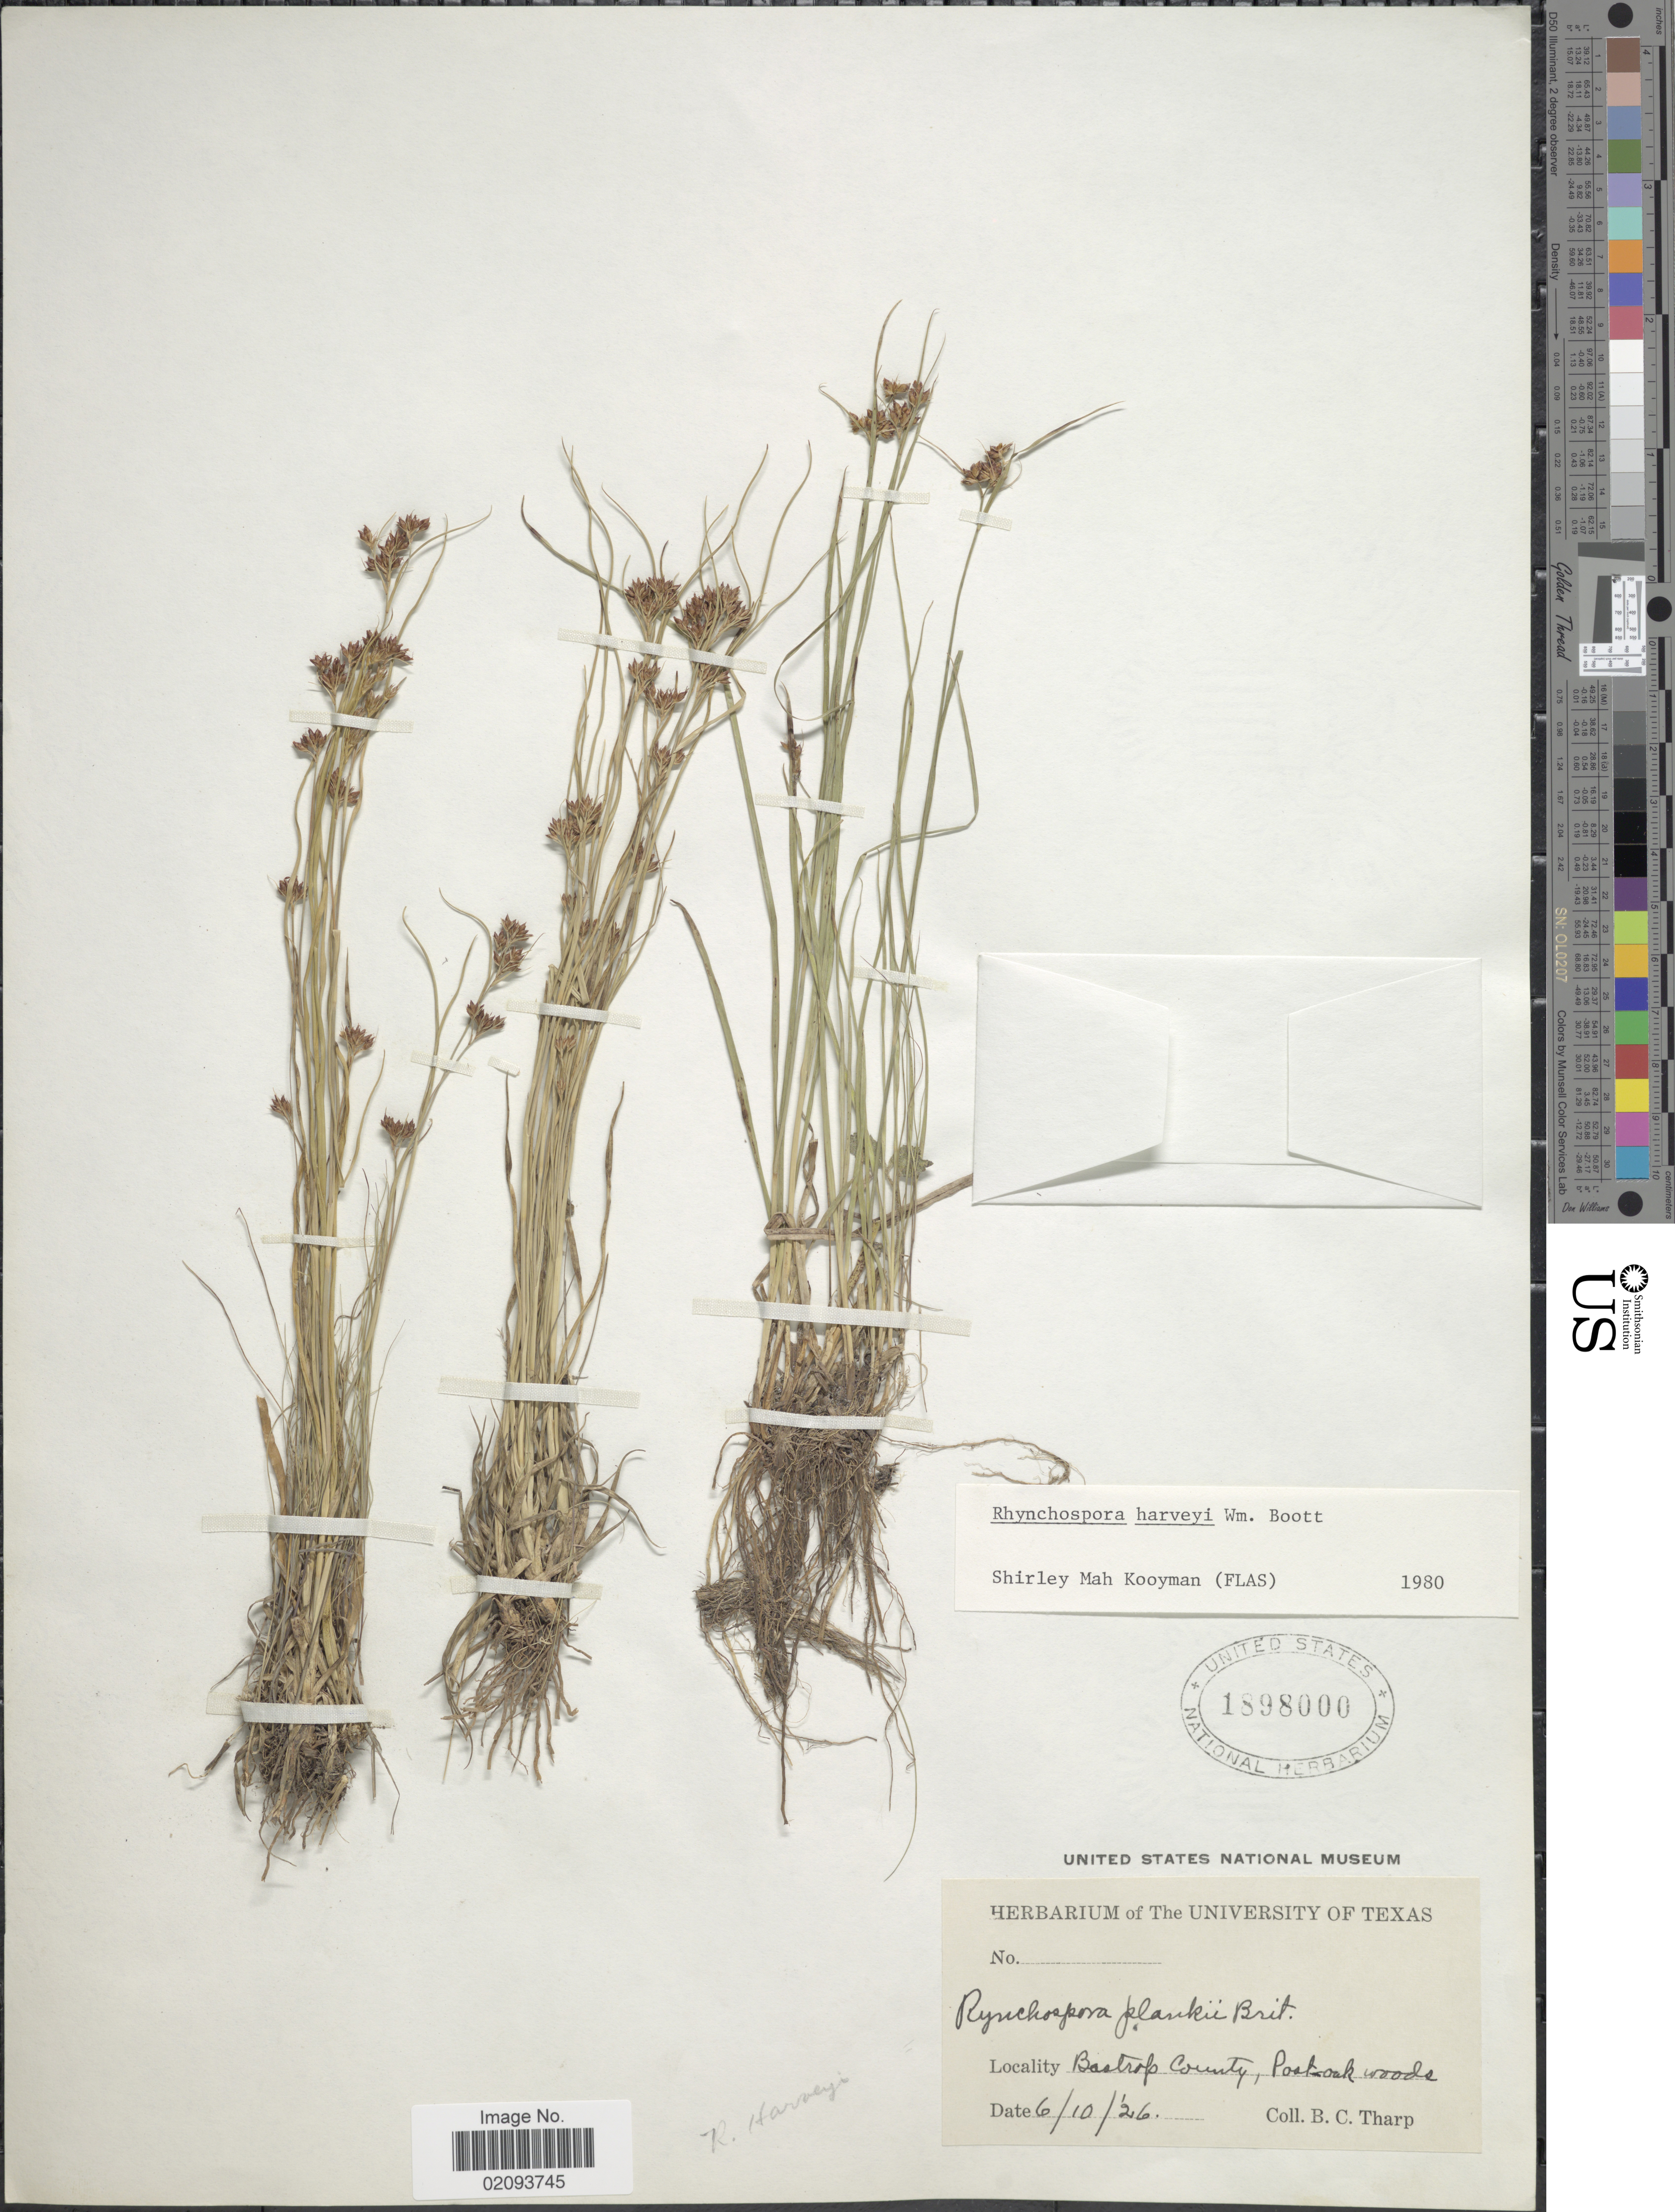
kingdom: Plantae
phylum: Tracheophyta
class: Liliopsida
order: Poales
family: Cyperaceae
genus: Rhynchospora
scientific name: Rhynchospora harveyi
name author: W. Boott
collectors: B. C. Tharp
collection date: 1926-06-10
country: United States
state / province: Texas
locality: Bastrop County, Post-oak woods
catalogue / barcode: US 1898000